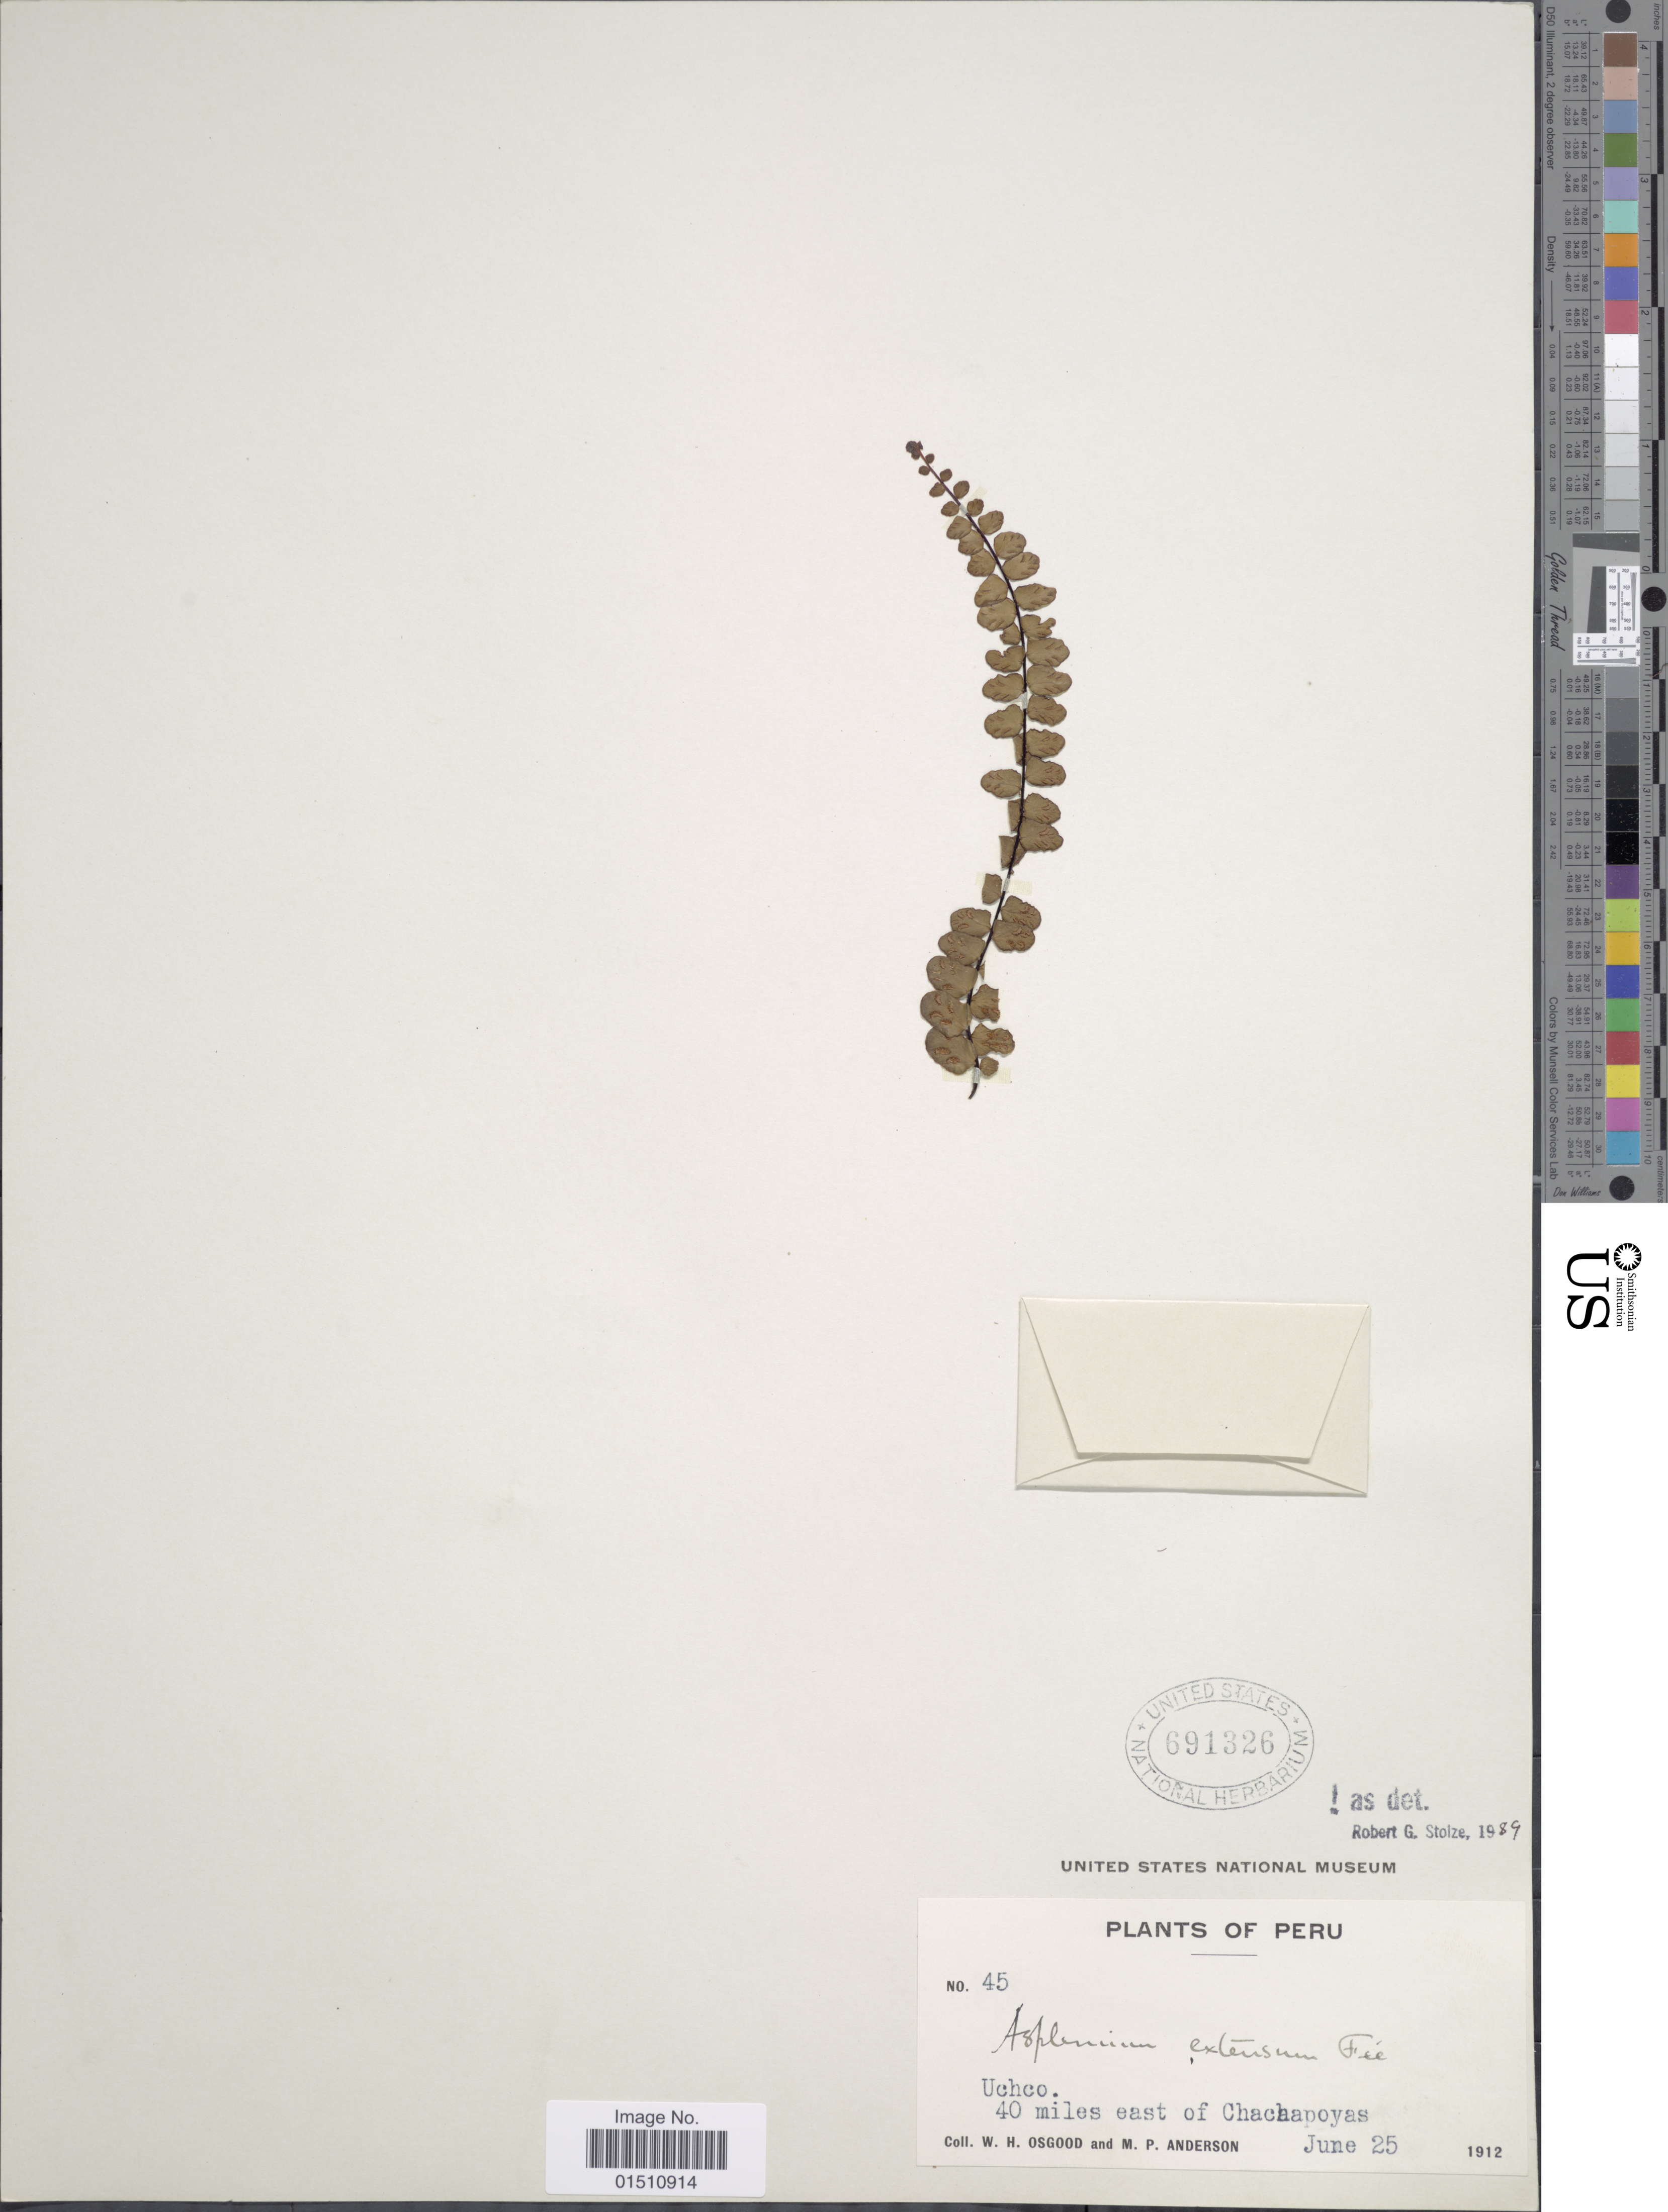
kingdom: Plantae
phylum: Tracheophyta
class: Polypodiopsida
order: Polypodiales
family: Aspleniaceae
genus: Asplenium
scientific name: Asplenium extensum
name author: Fée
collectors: W. Osgood & M. Anderson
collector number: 45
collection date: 1912-06-25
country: Peru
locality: Peru, Uchco, 40 miles east of Chachapoyas.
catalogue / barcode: US 691326